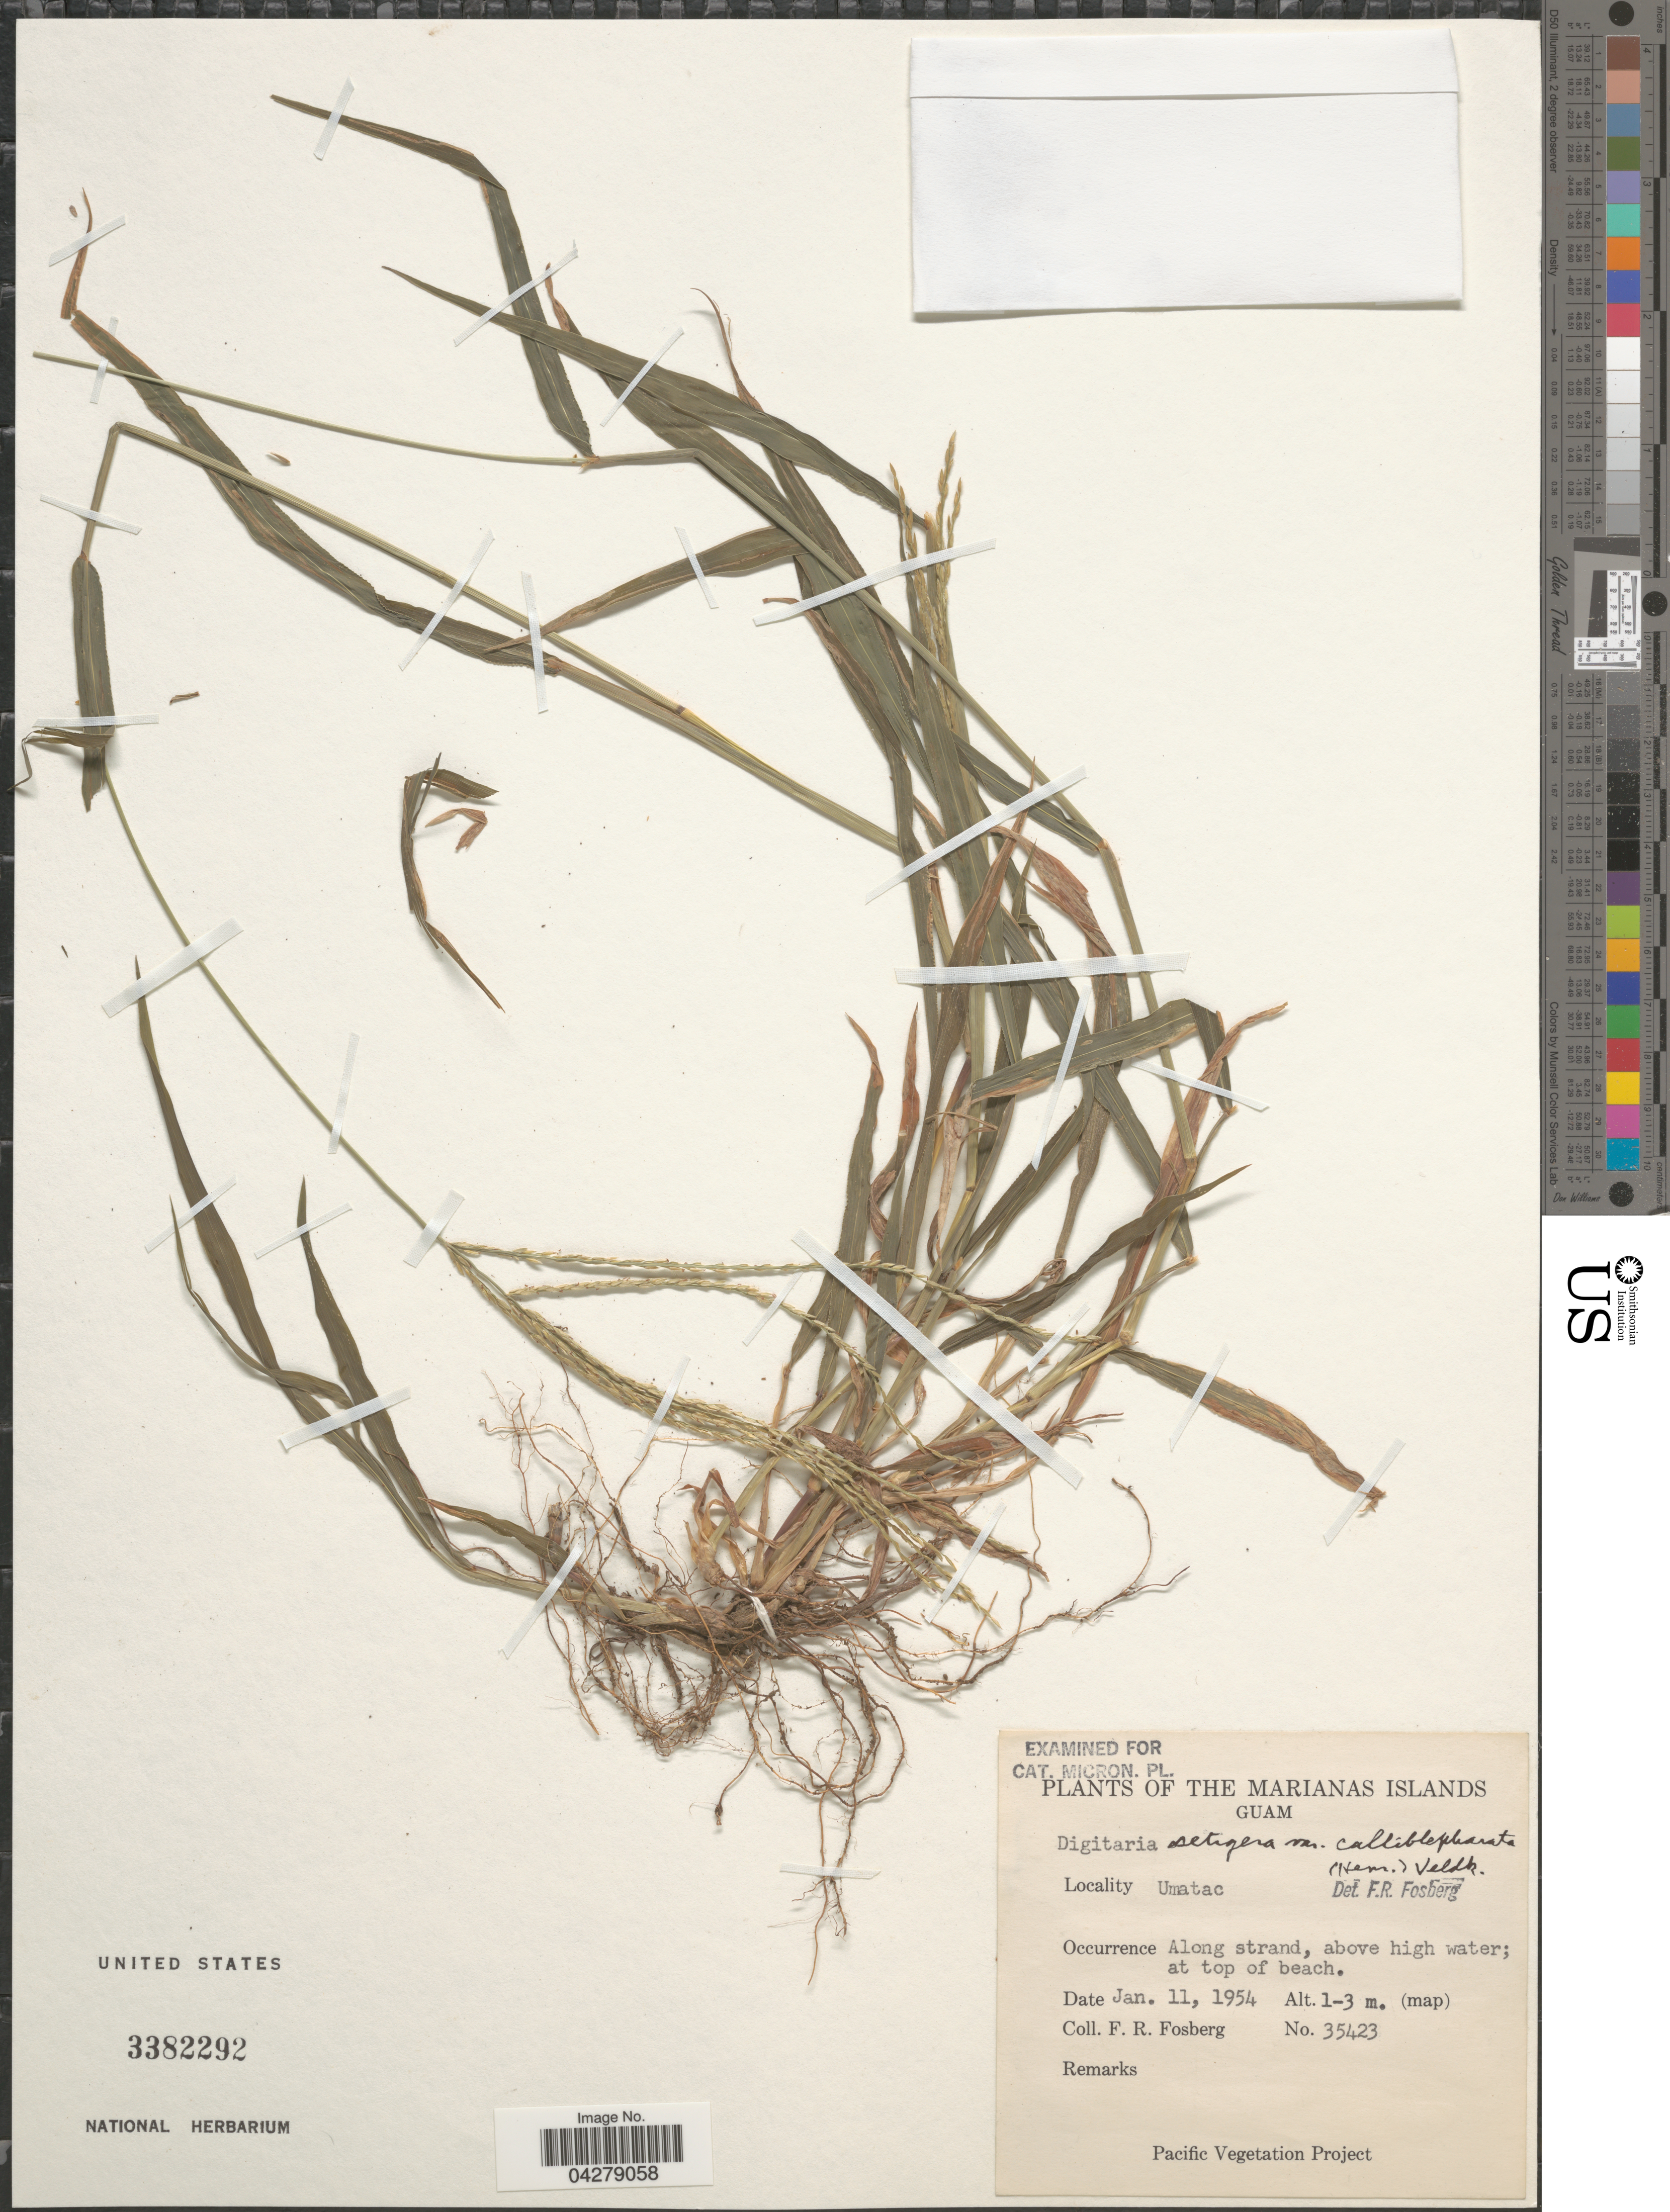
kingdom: Plantae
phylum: Tracheophyta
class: Liliopsida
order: Poales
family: Poaceae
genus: Digitaria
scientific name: Digitaria setigera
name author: Roth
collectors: F. R. Fosberg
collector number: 35423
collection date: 1954-01-11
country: Guam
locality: The Marianas Islands. Umatac. Along strand, above high water; at top of beach.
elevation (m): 1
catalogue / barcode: US 3382292